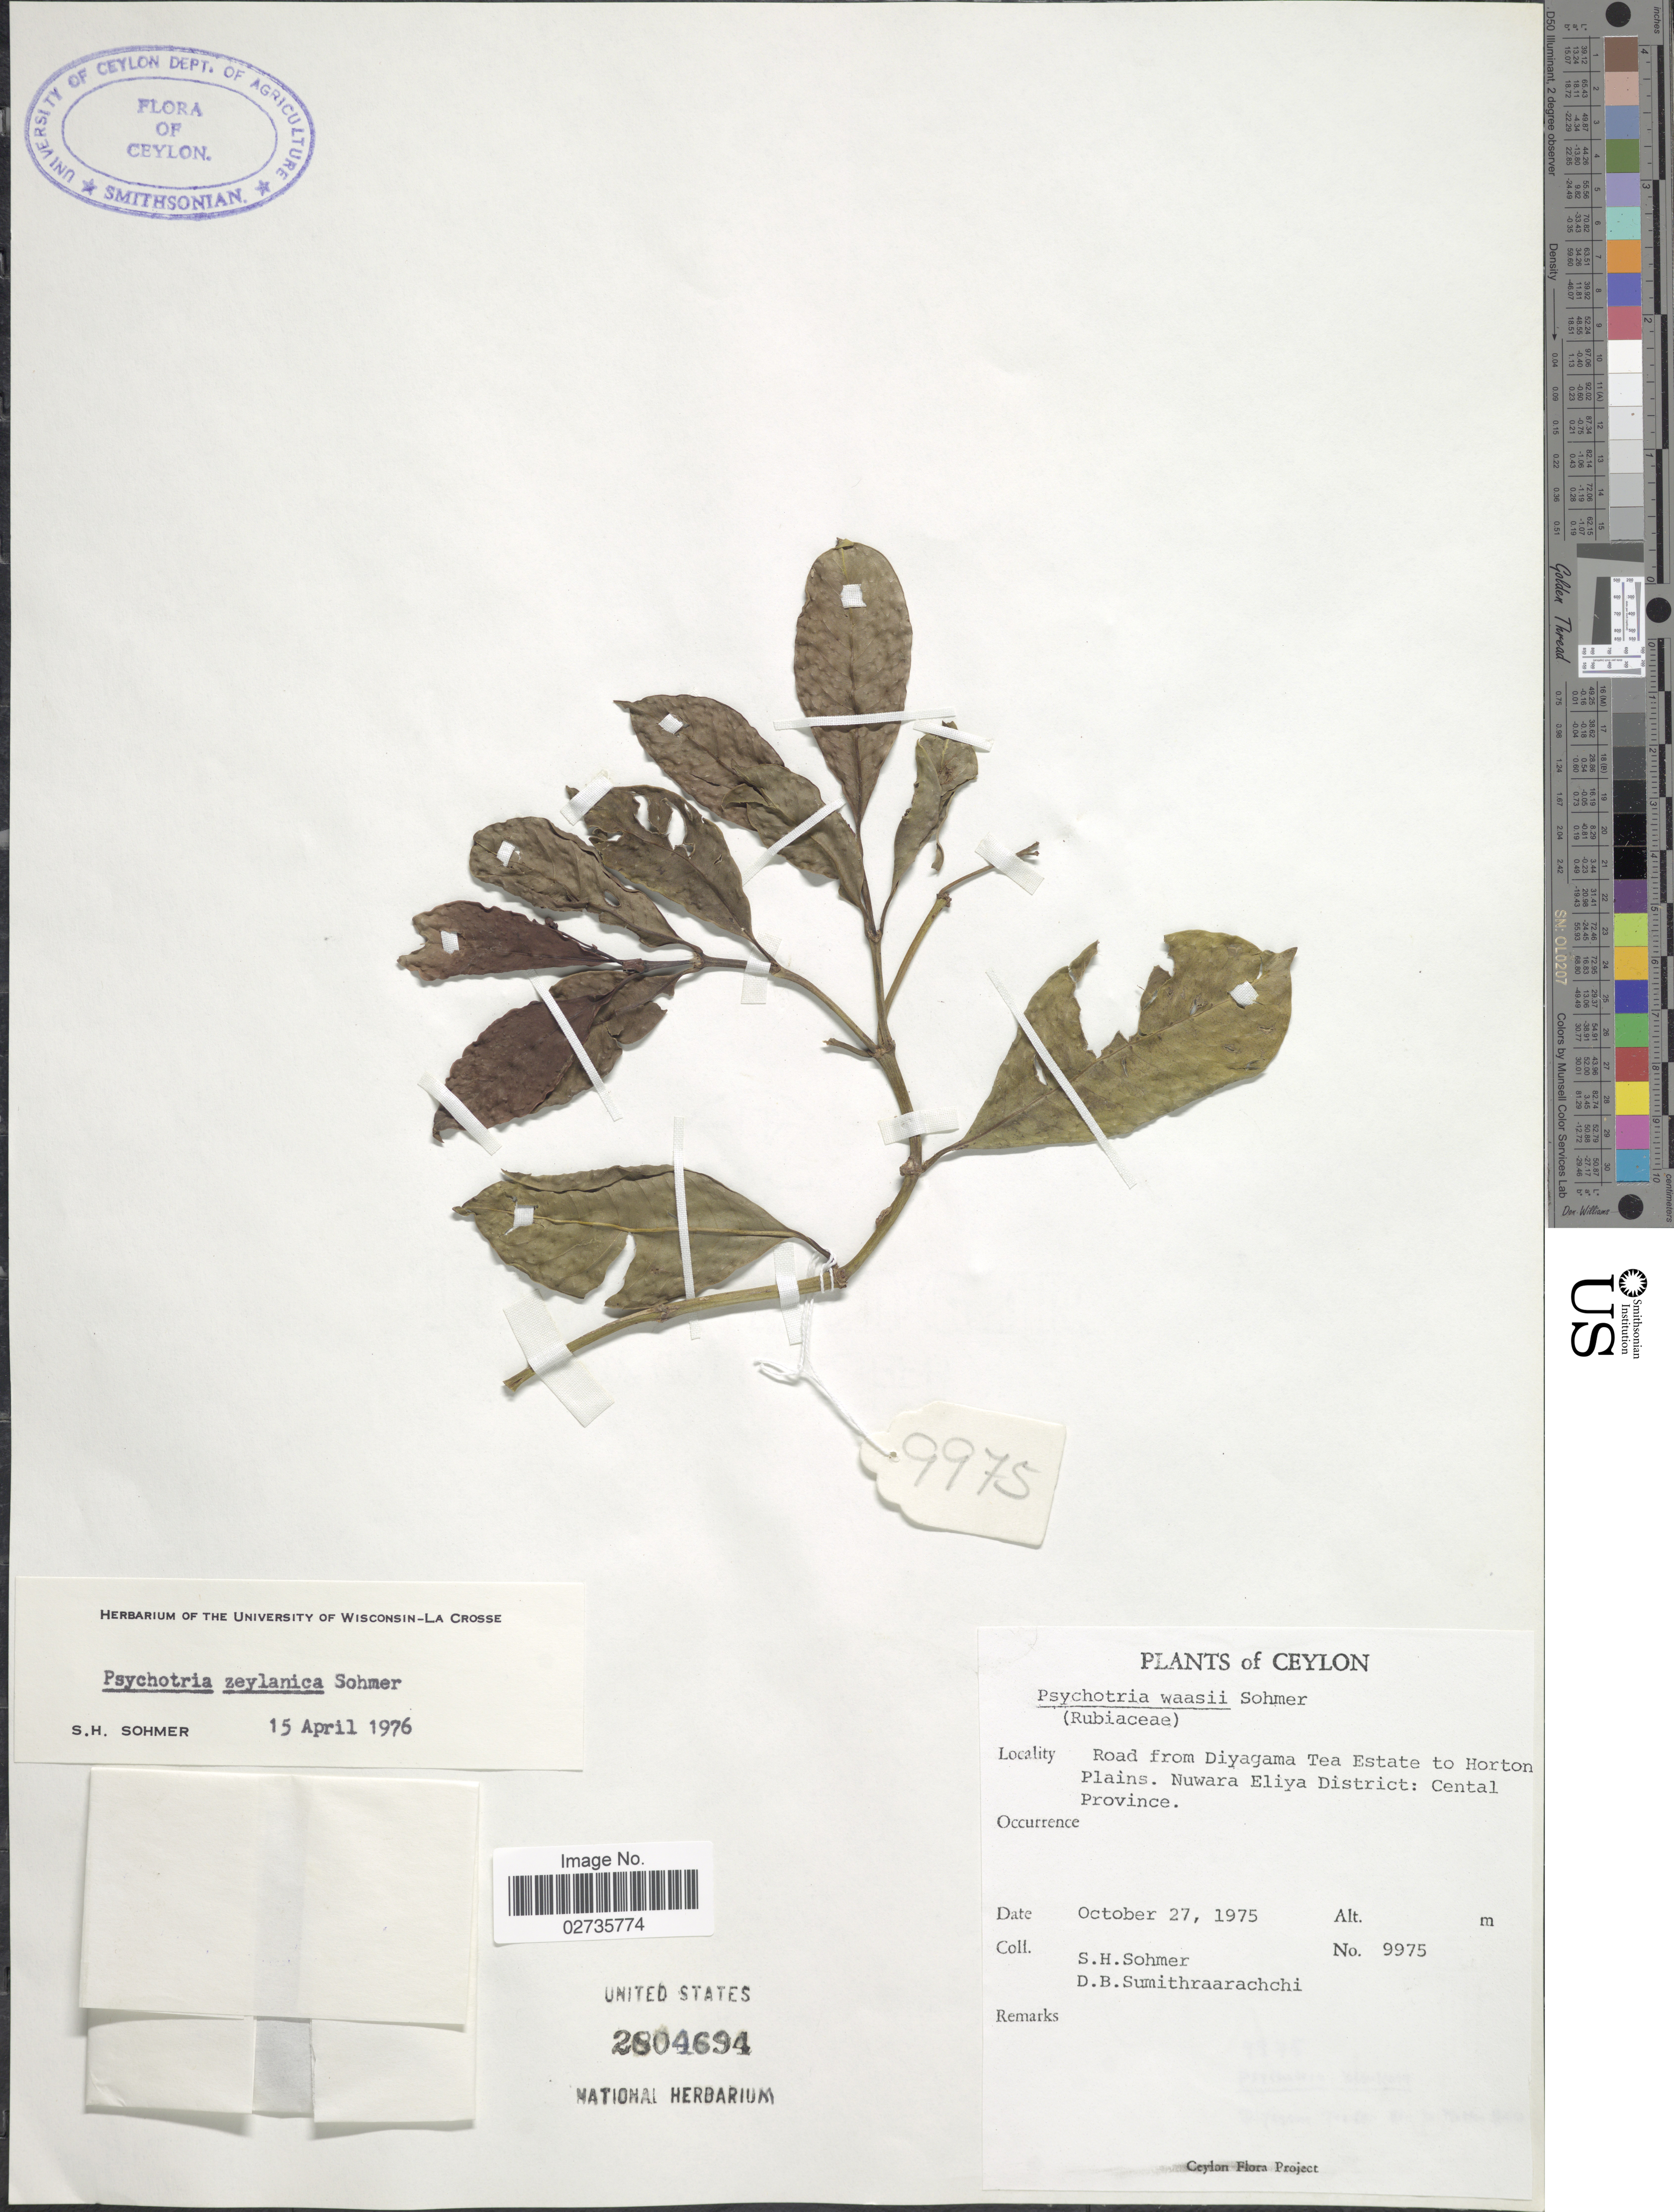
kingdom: Plantae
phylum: Tracheophyta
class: Magnoliopsida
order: Gentianales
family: Rubiaceae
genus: Psychotria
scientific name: Psychotria zeylanica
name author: Sohmer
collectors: S. H. Sohmer & D. B. Sumithraarachchi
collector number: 9975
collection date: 1975-10-27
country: Sri Lanka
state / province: Central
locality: Ceylon, Road from Diyagama Tea Estate to Horton Plains. Nuwara Eliya District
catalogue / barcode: US 2804694